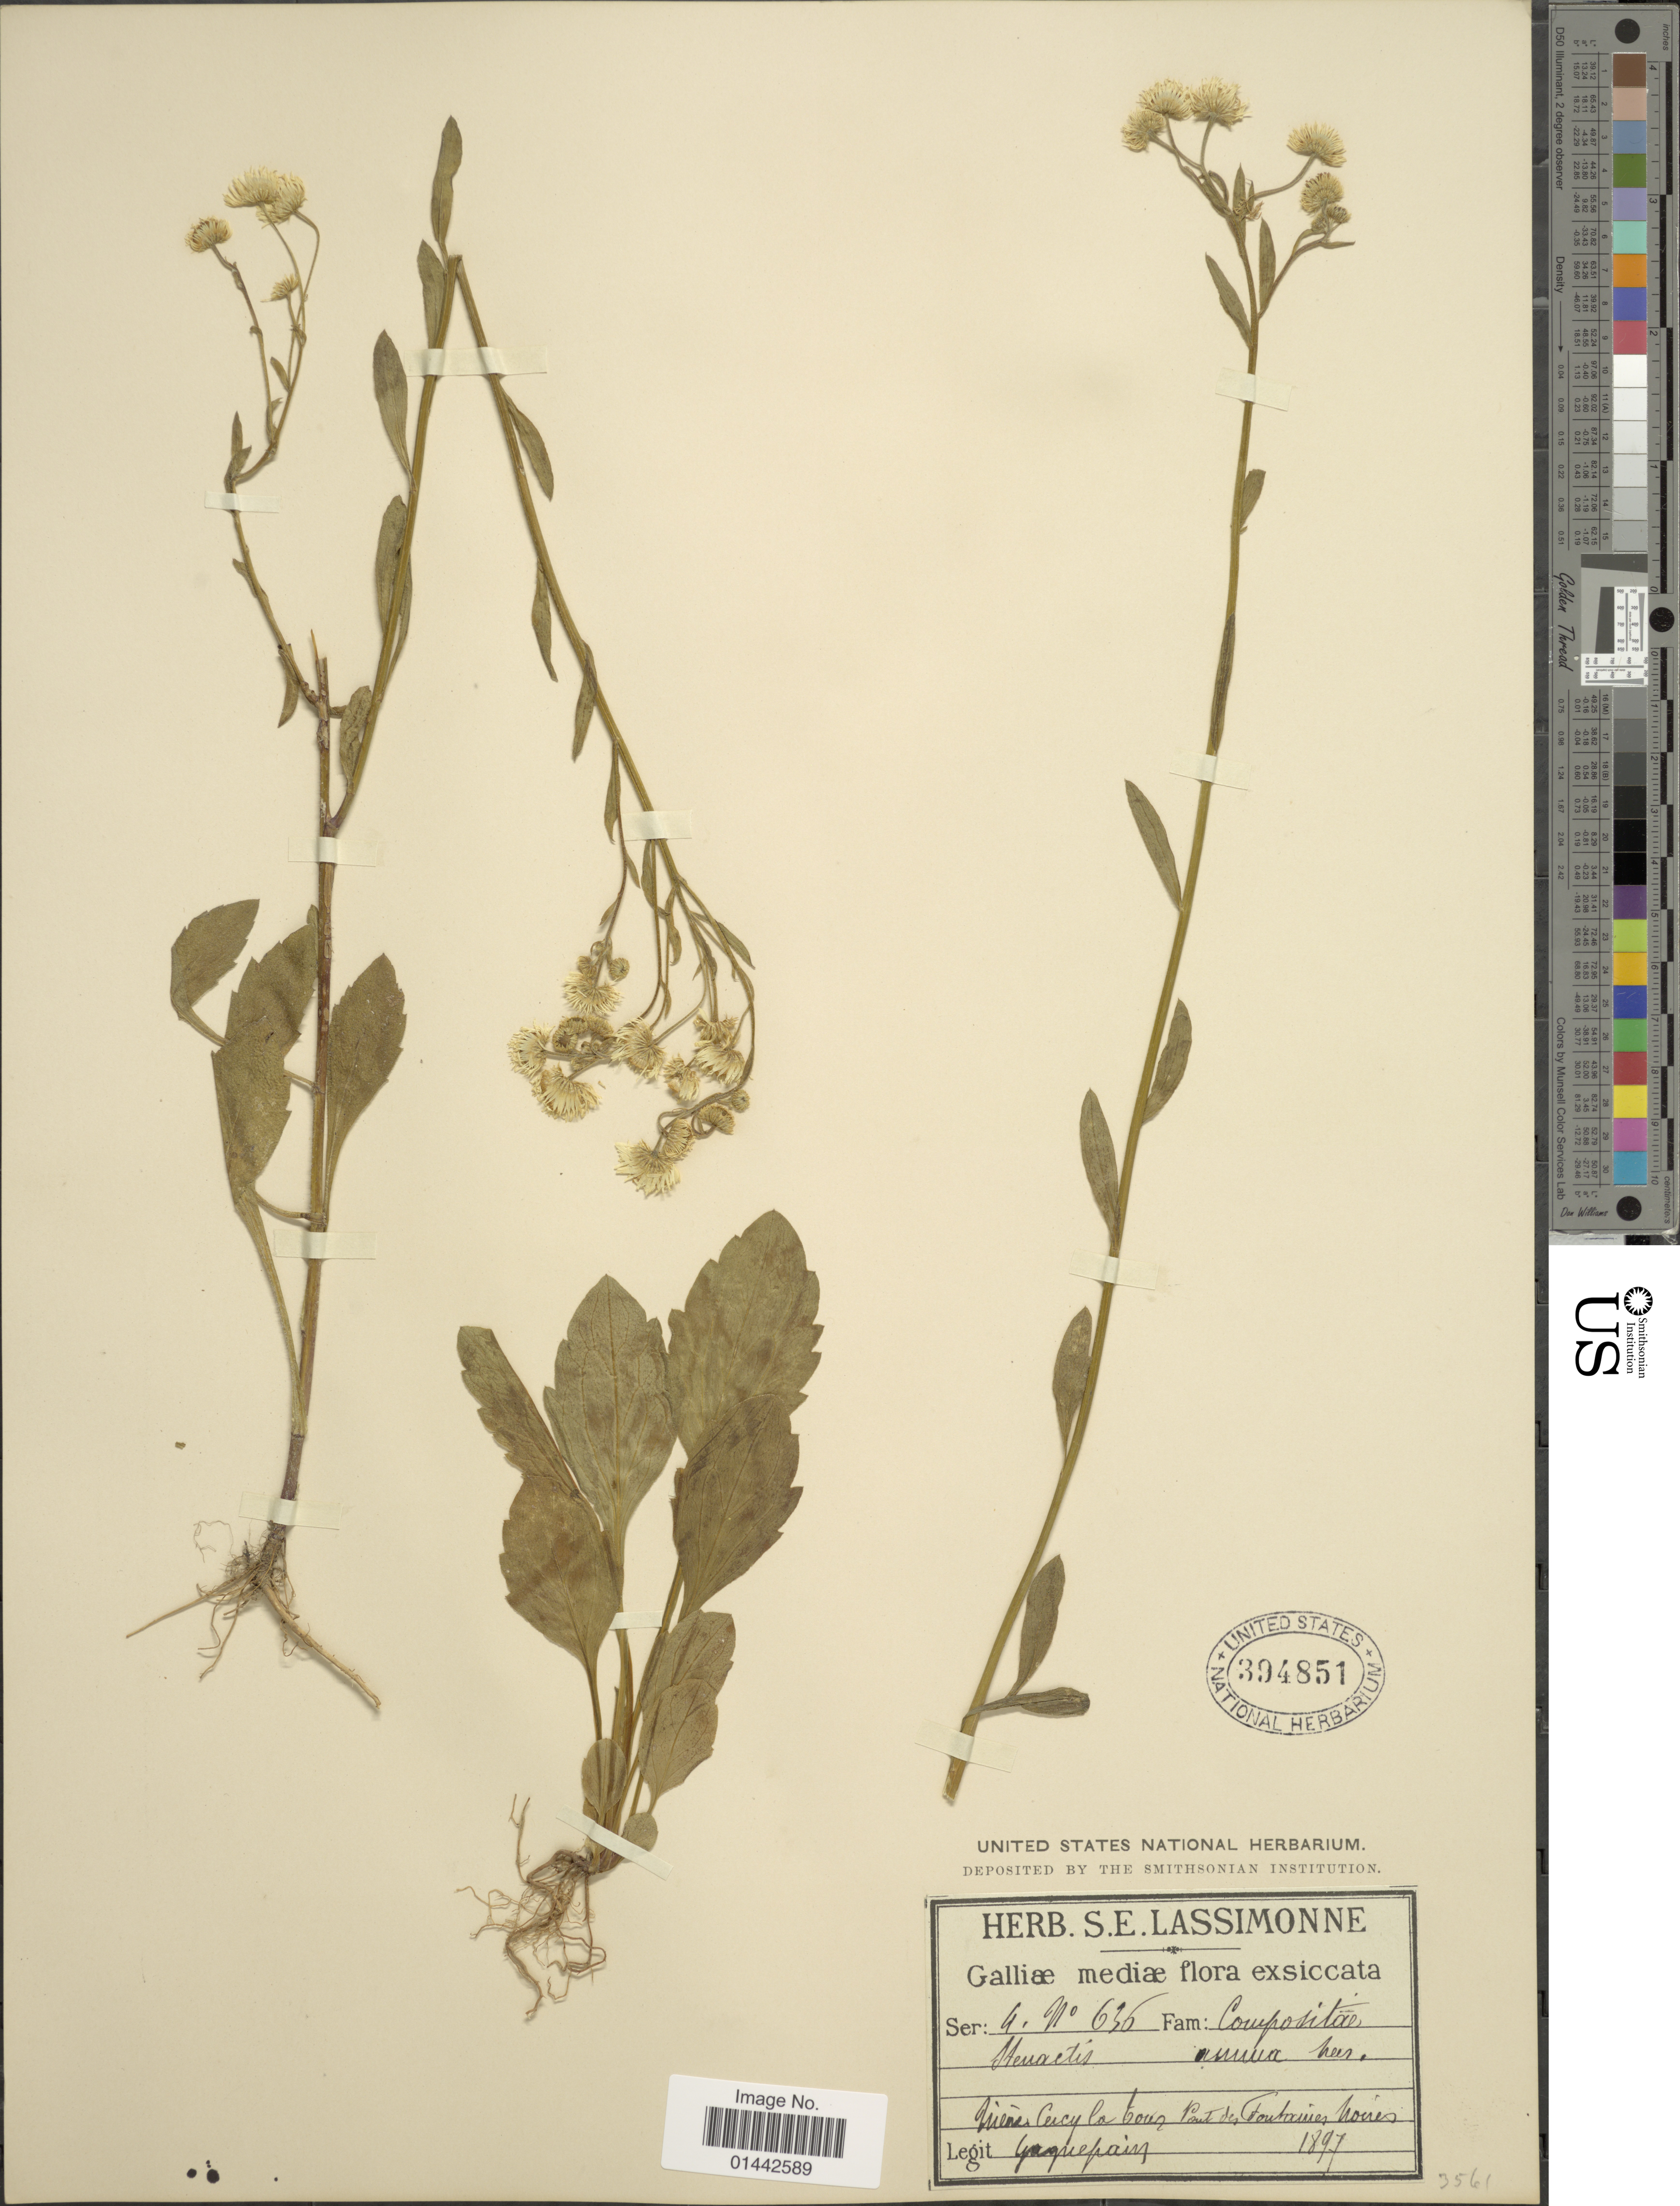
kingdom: Plantae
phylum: Tracheophyta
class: Magnoliopsida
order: Asterales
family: Asteraceae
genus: Erigeron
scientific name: Erigeron annuus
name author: (L.) Pers.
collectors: Gaguepain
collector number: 636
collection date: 1897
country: France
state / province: Bourgogne-Franche-Comté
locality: Henactis, Mienes Cercy la tous, Pout des Foutaines Nocres. [interpreted]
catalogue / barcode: US 394851